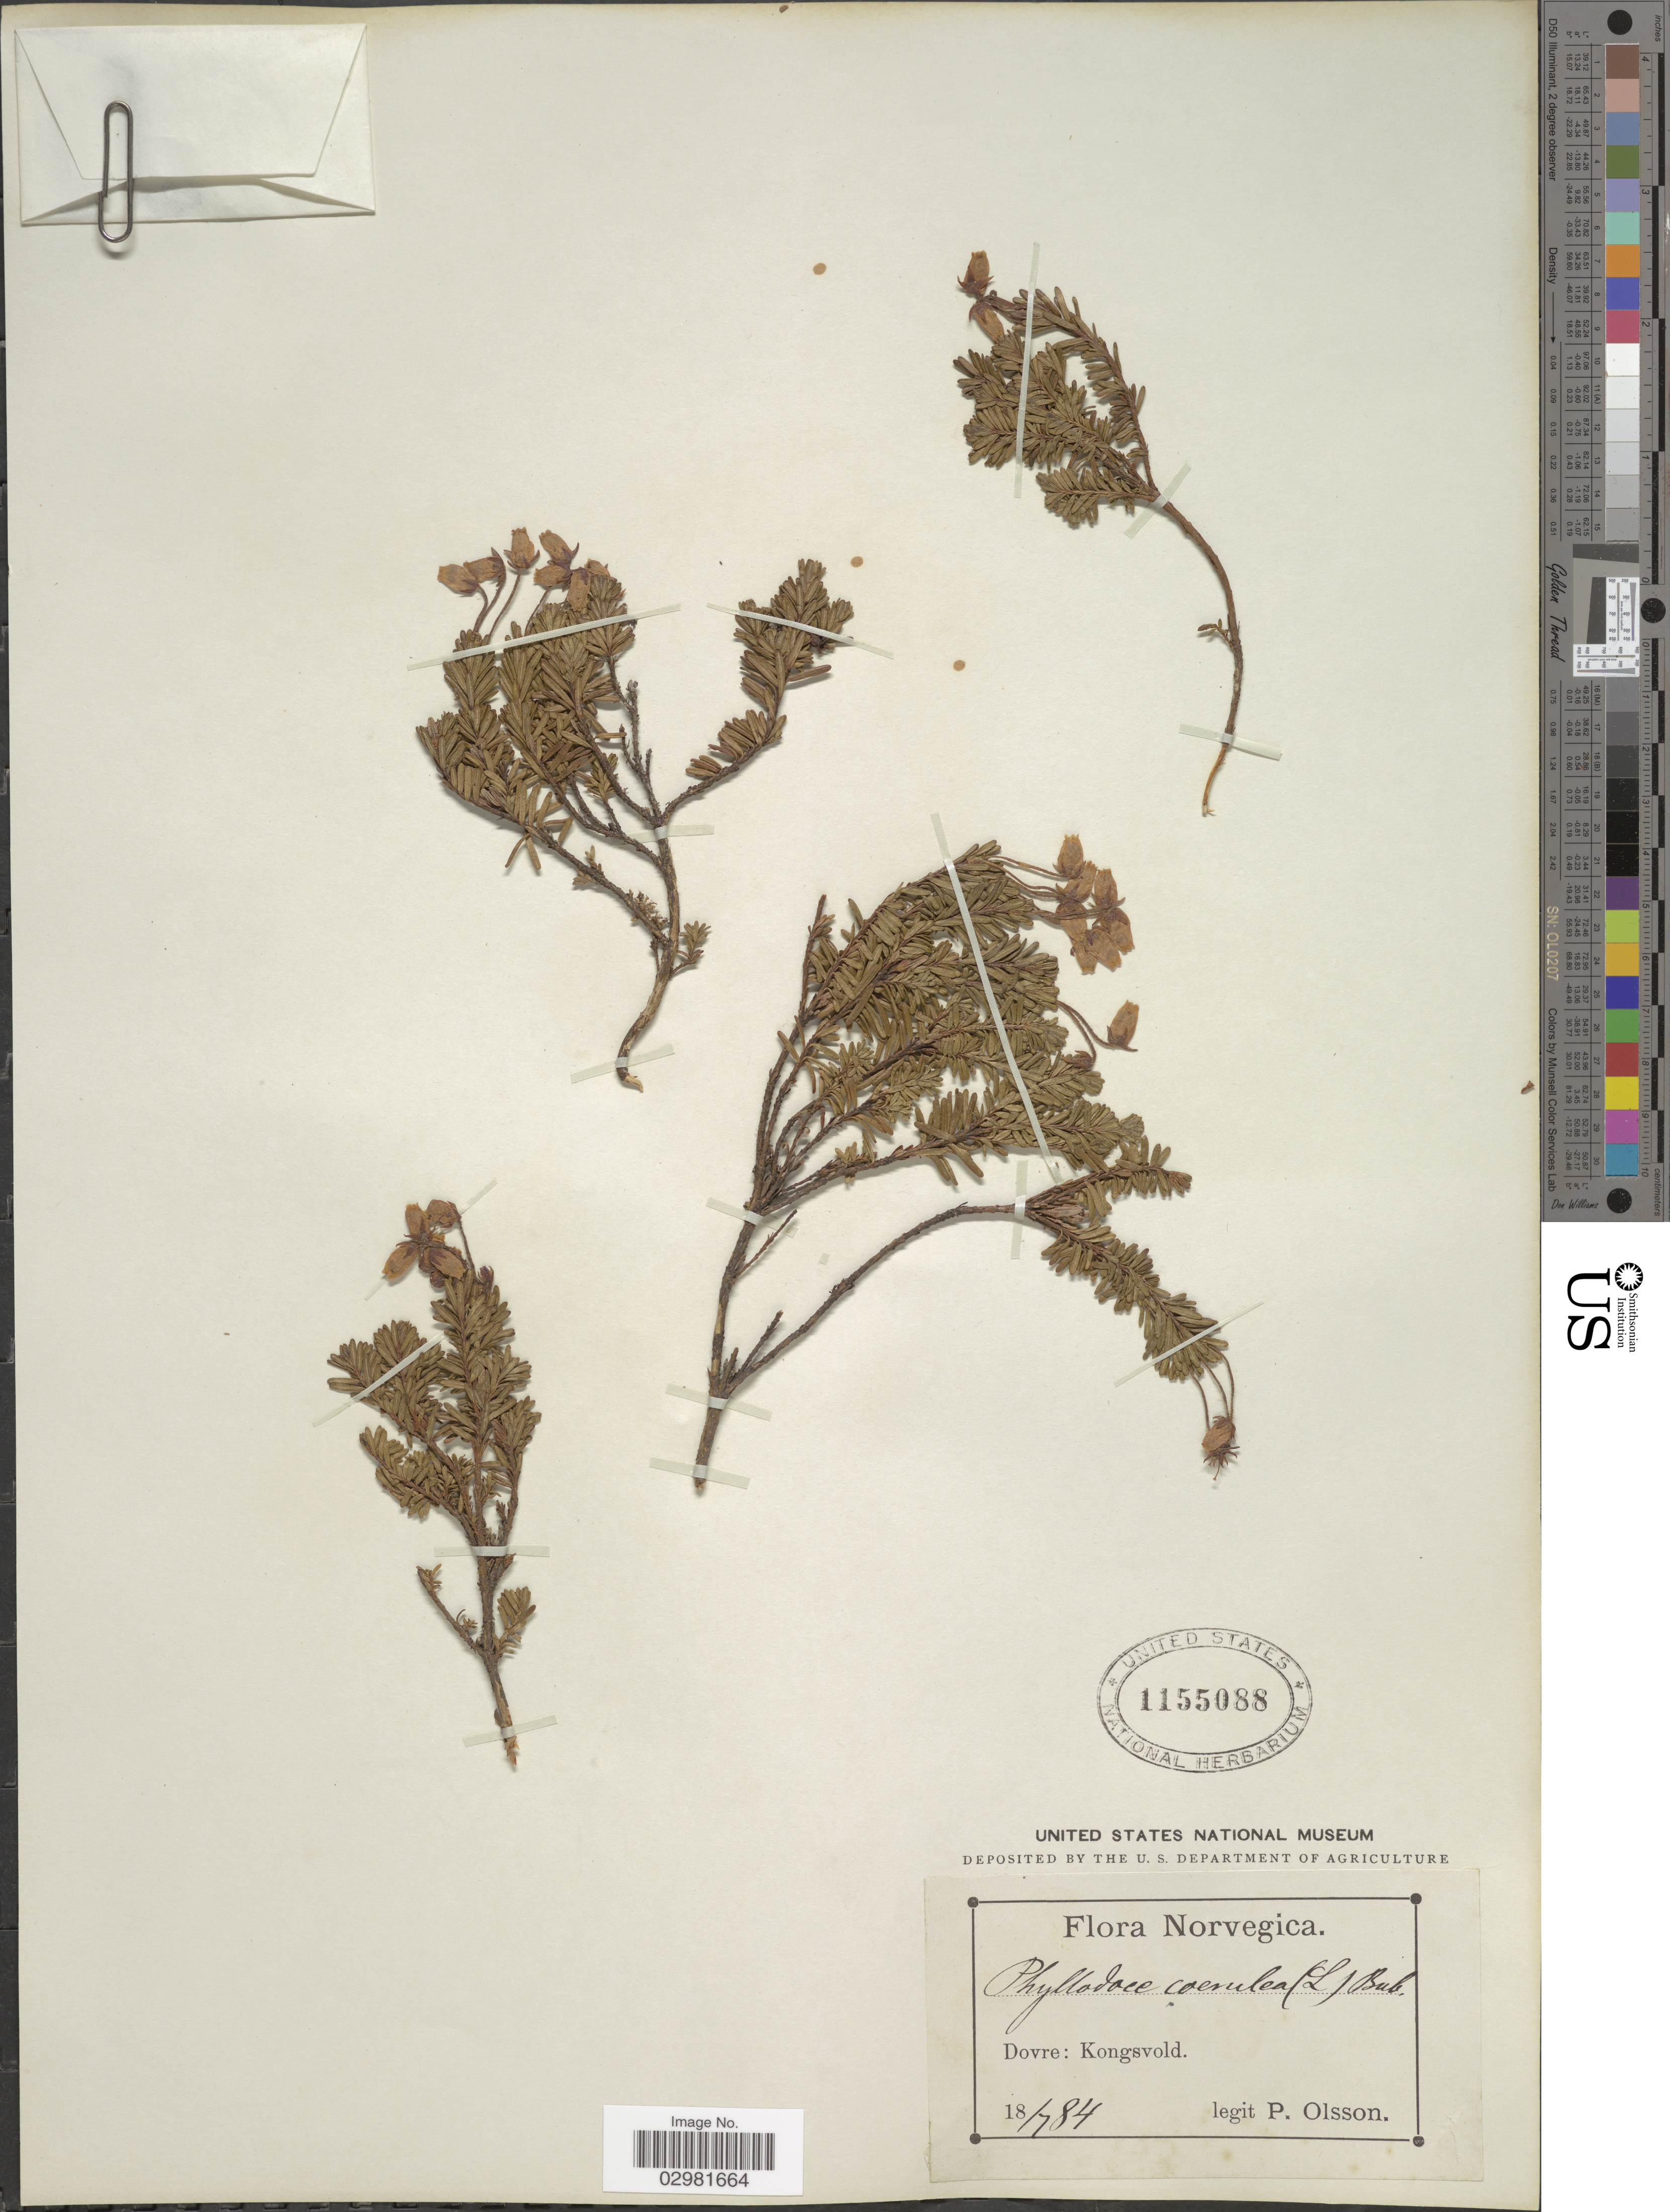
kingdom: Plantae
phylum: Tracheophyta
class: Magnoliopsida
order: Ericales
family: Ericaceae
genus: Phyllodoce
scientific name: Phyllodoce caerulea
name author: (L.) Bab.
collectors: P. Olsson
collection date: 1884-07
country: Norway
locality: Norvegica. Dovre: Kongsvold.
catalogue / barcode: US 1155088